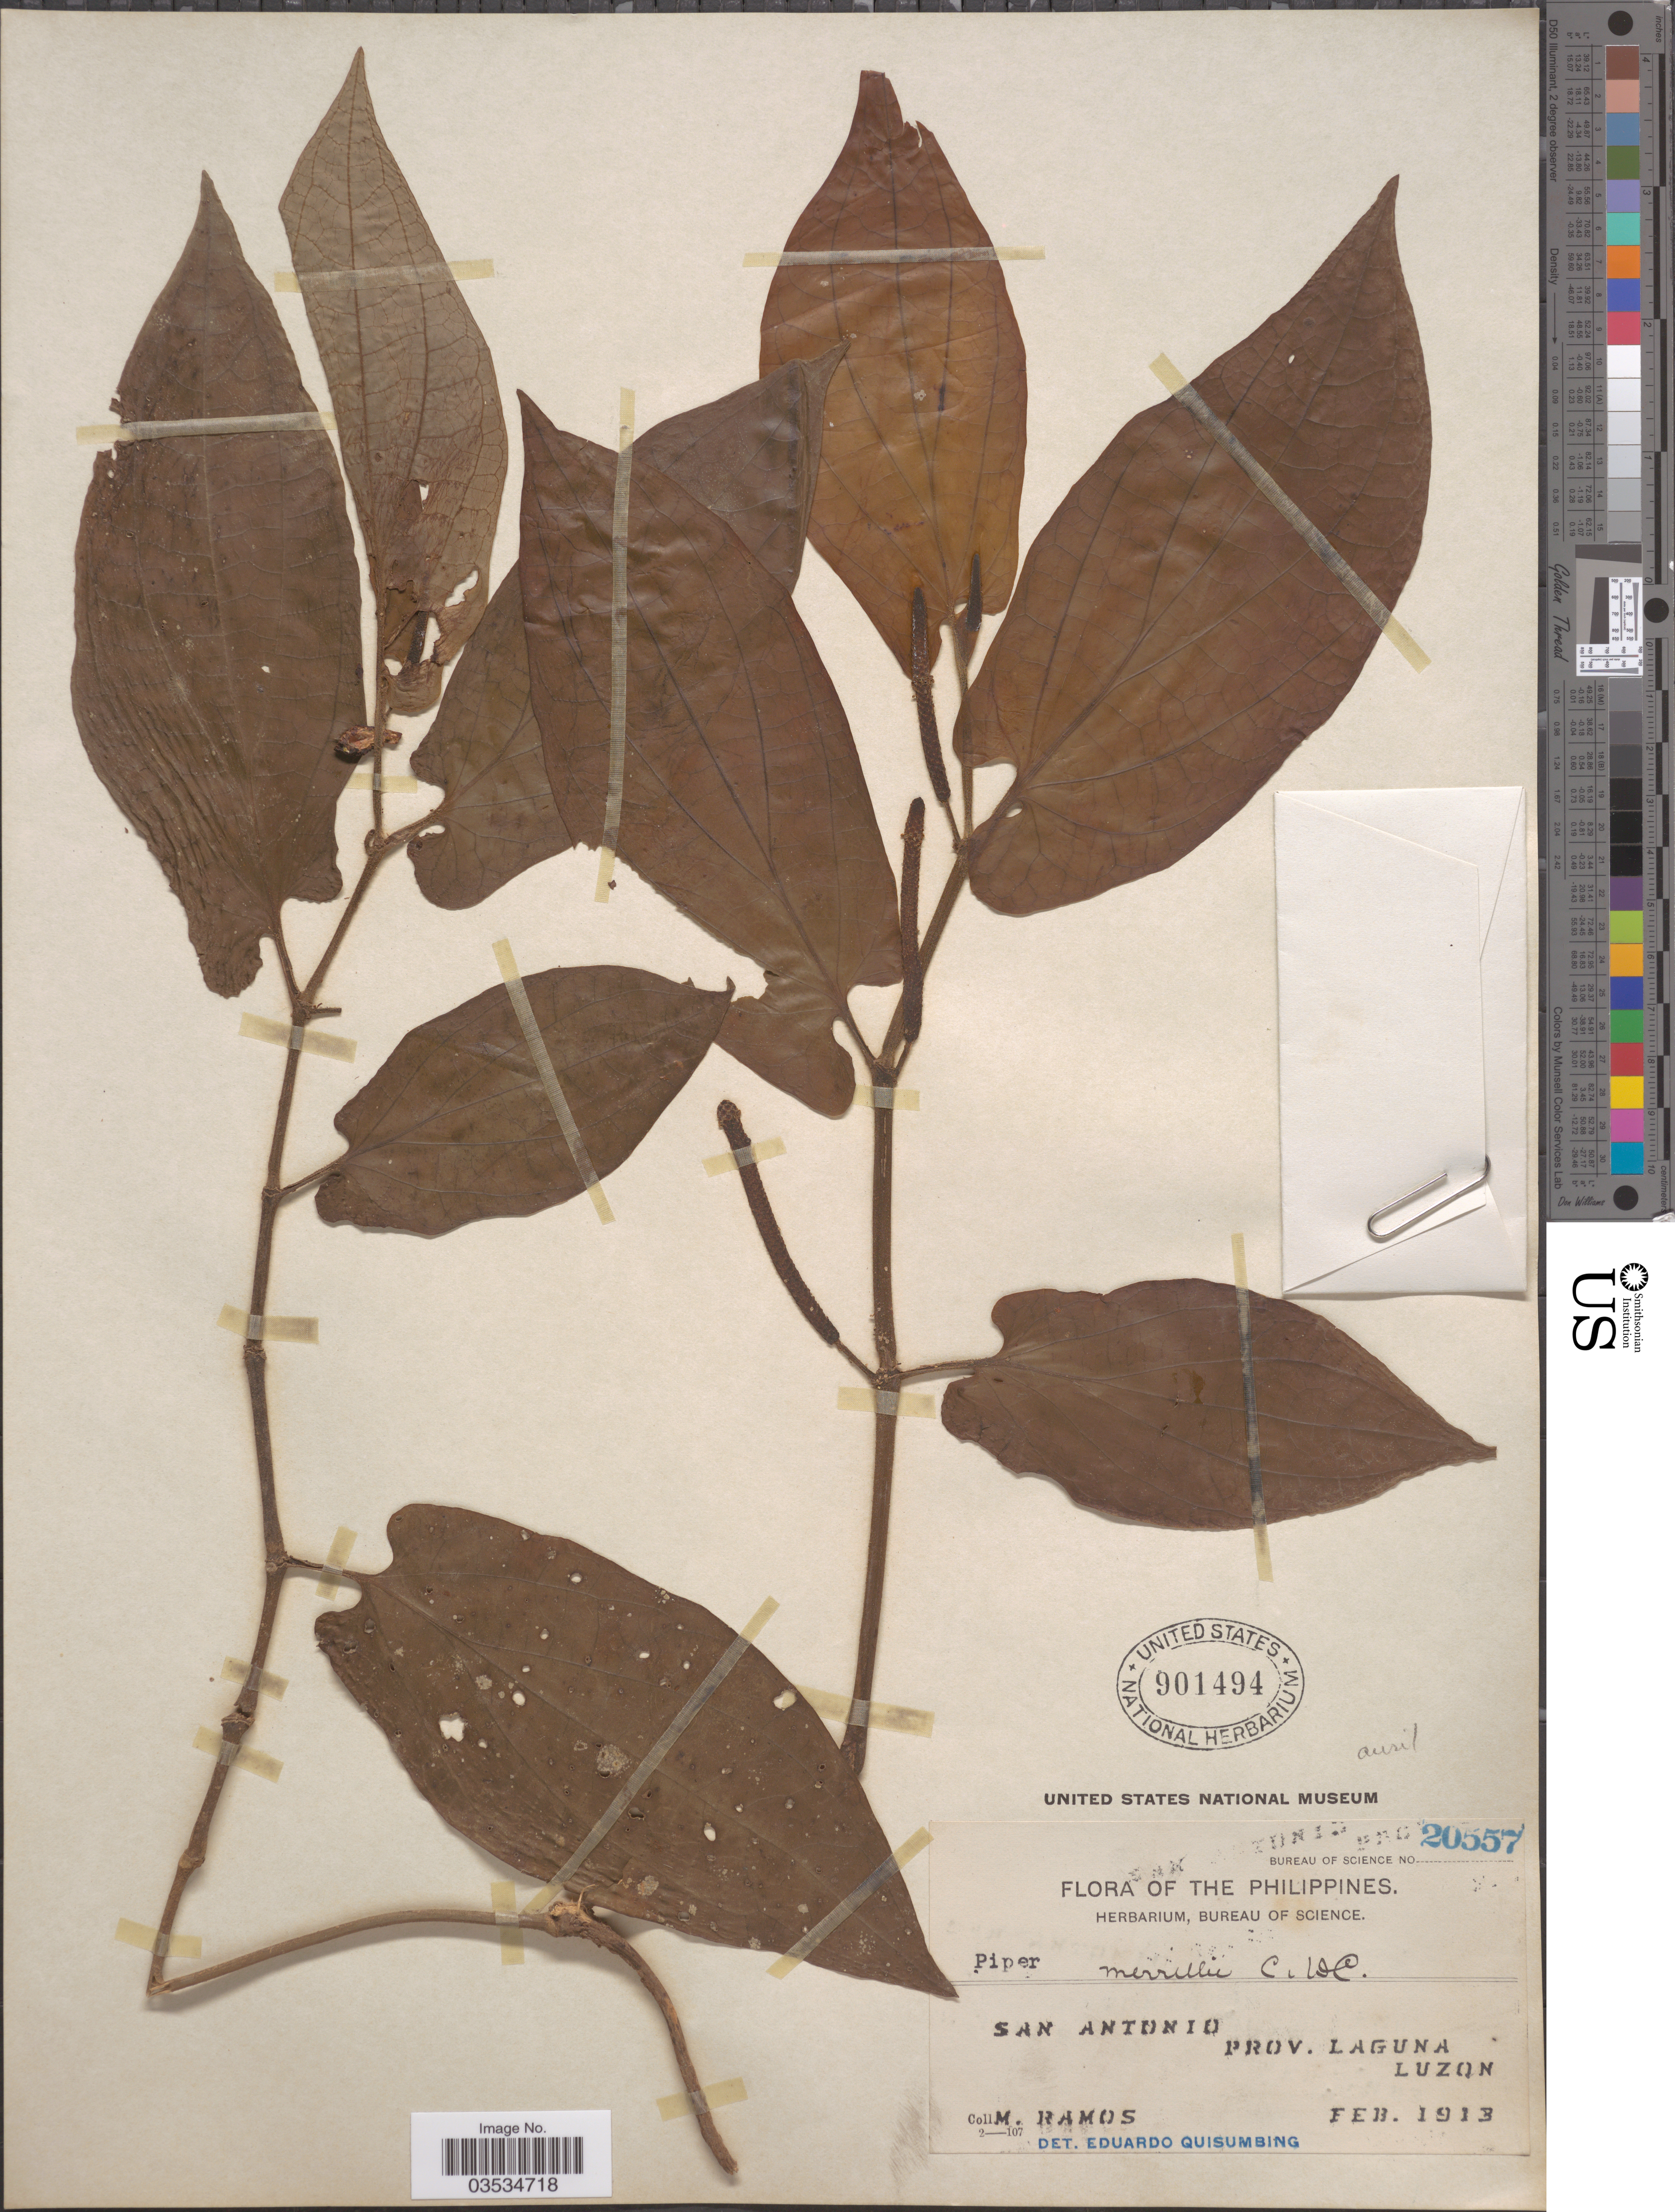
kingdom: Plantae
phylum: Tracheophyta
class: Magnoliopsida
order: Piperales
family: Piperaceae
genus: Piper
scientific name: Piper merrillii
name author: C. DC.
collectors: M. Ramos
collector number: Bureau of Science 20557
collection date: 1913-02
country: Philippines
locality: San Antonio. Prov. Laguna. Luzon.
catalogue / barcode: US 901494